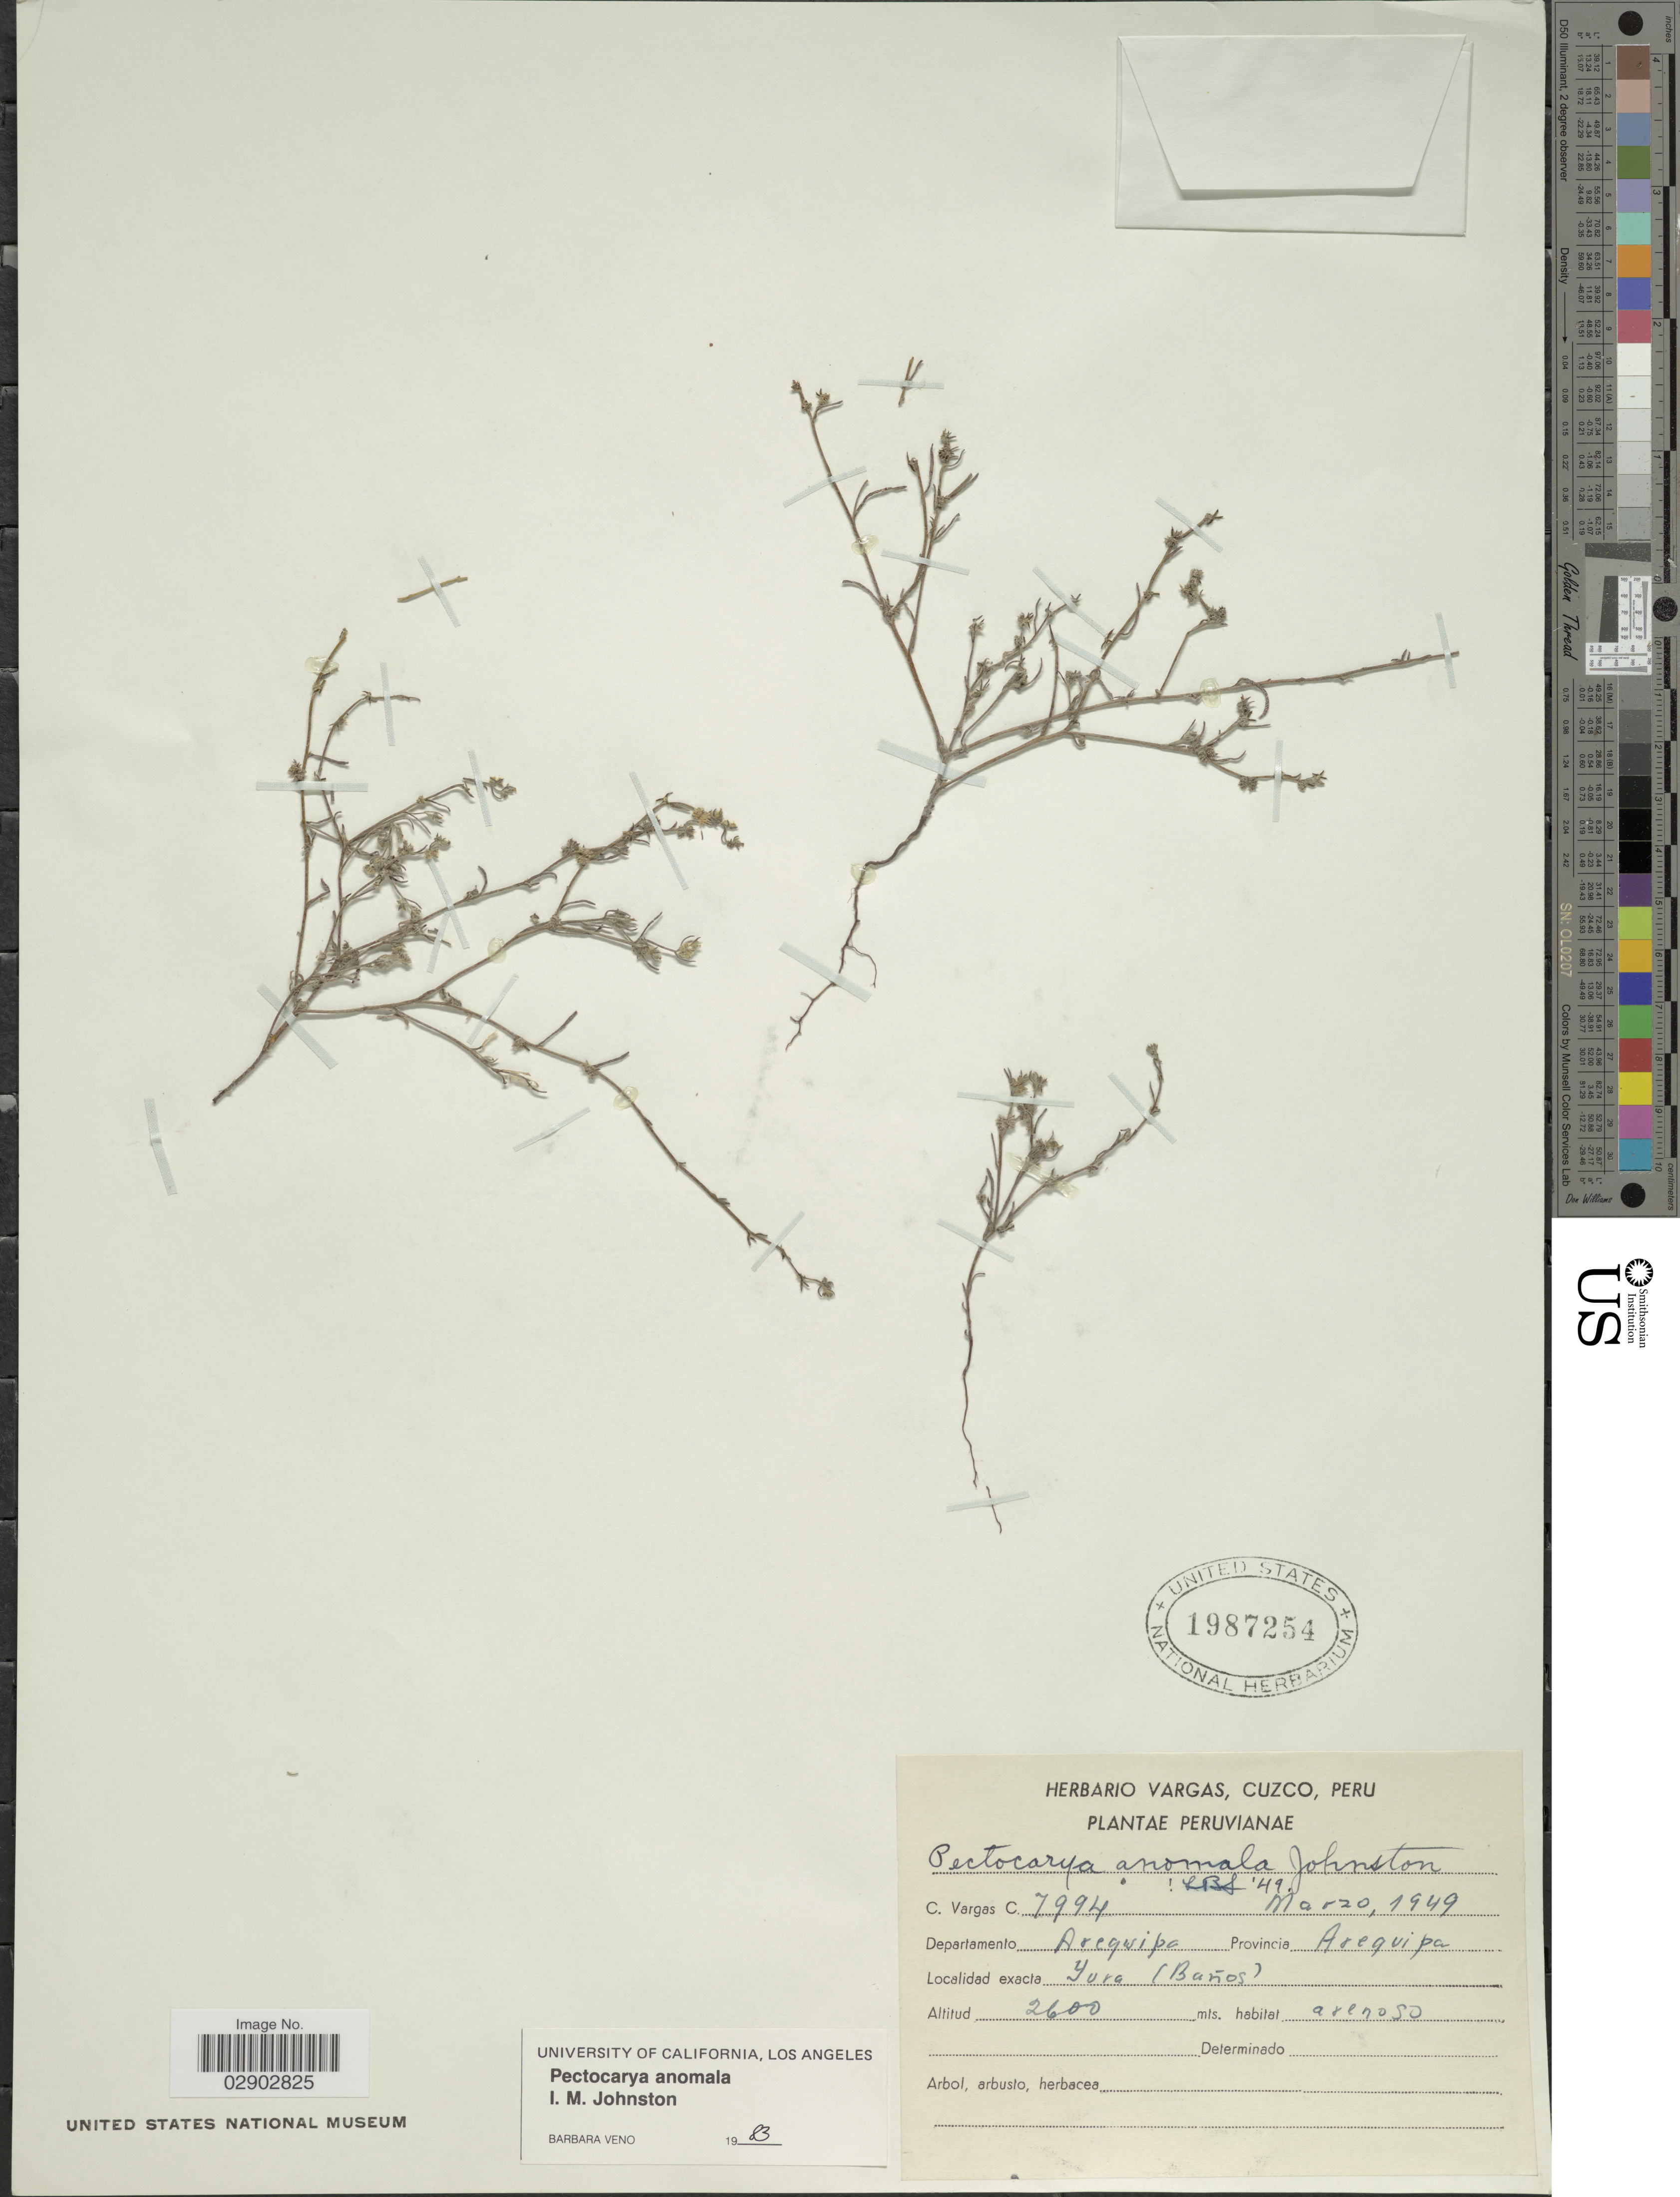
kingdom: Plantae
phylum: Tracheophyta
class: Magnoliopsida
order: Boraginales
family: Boraginaceae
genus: Pectocarya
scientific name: Pectocarya anomala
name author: I.M. Johnst.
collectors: C. Vargas Calderón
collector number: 7994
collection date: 1949-03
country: Peru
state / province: Arequipa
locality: Departamento Arequipa. Yura (Baños).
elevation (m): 2600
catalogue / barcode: US 1987254